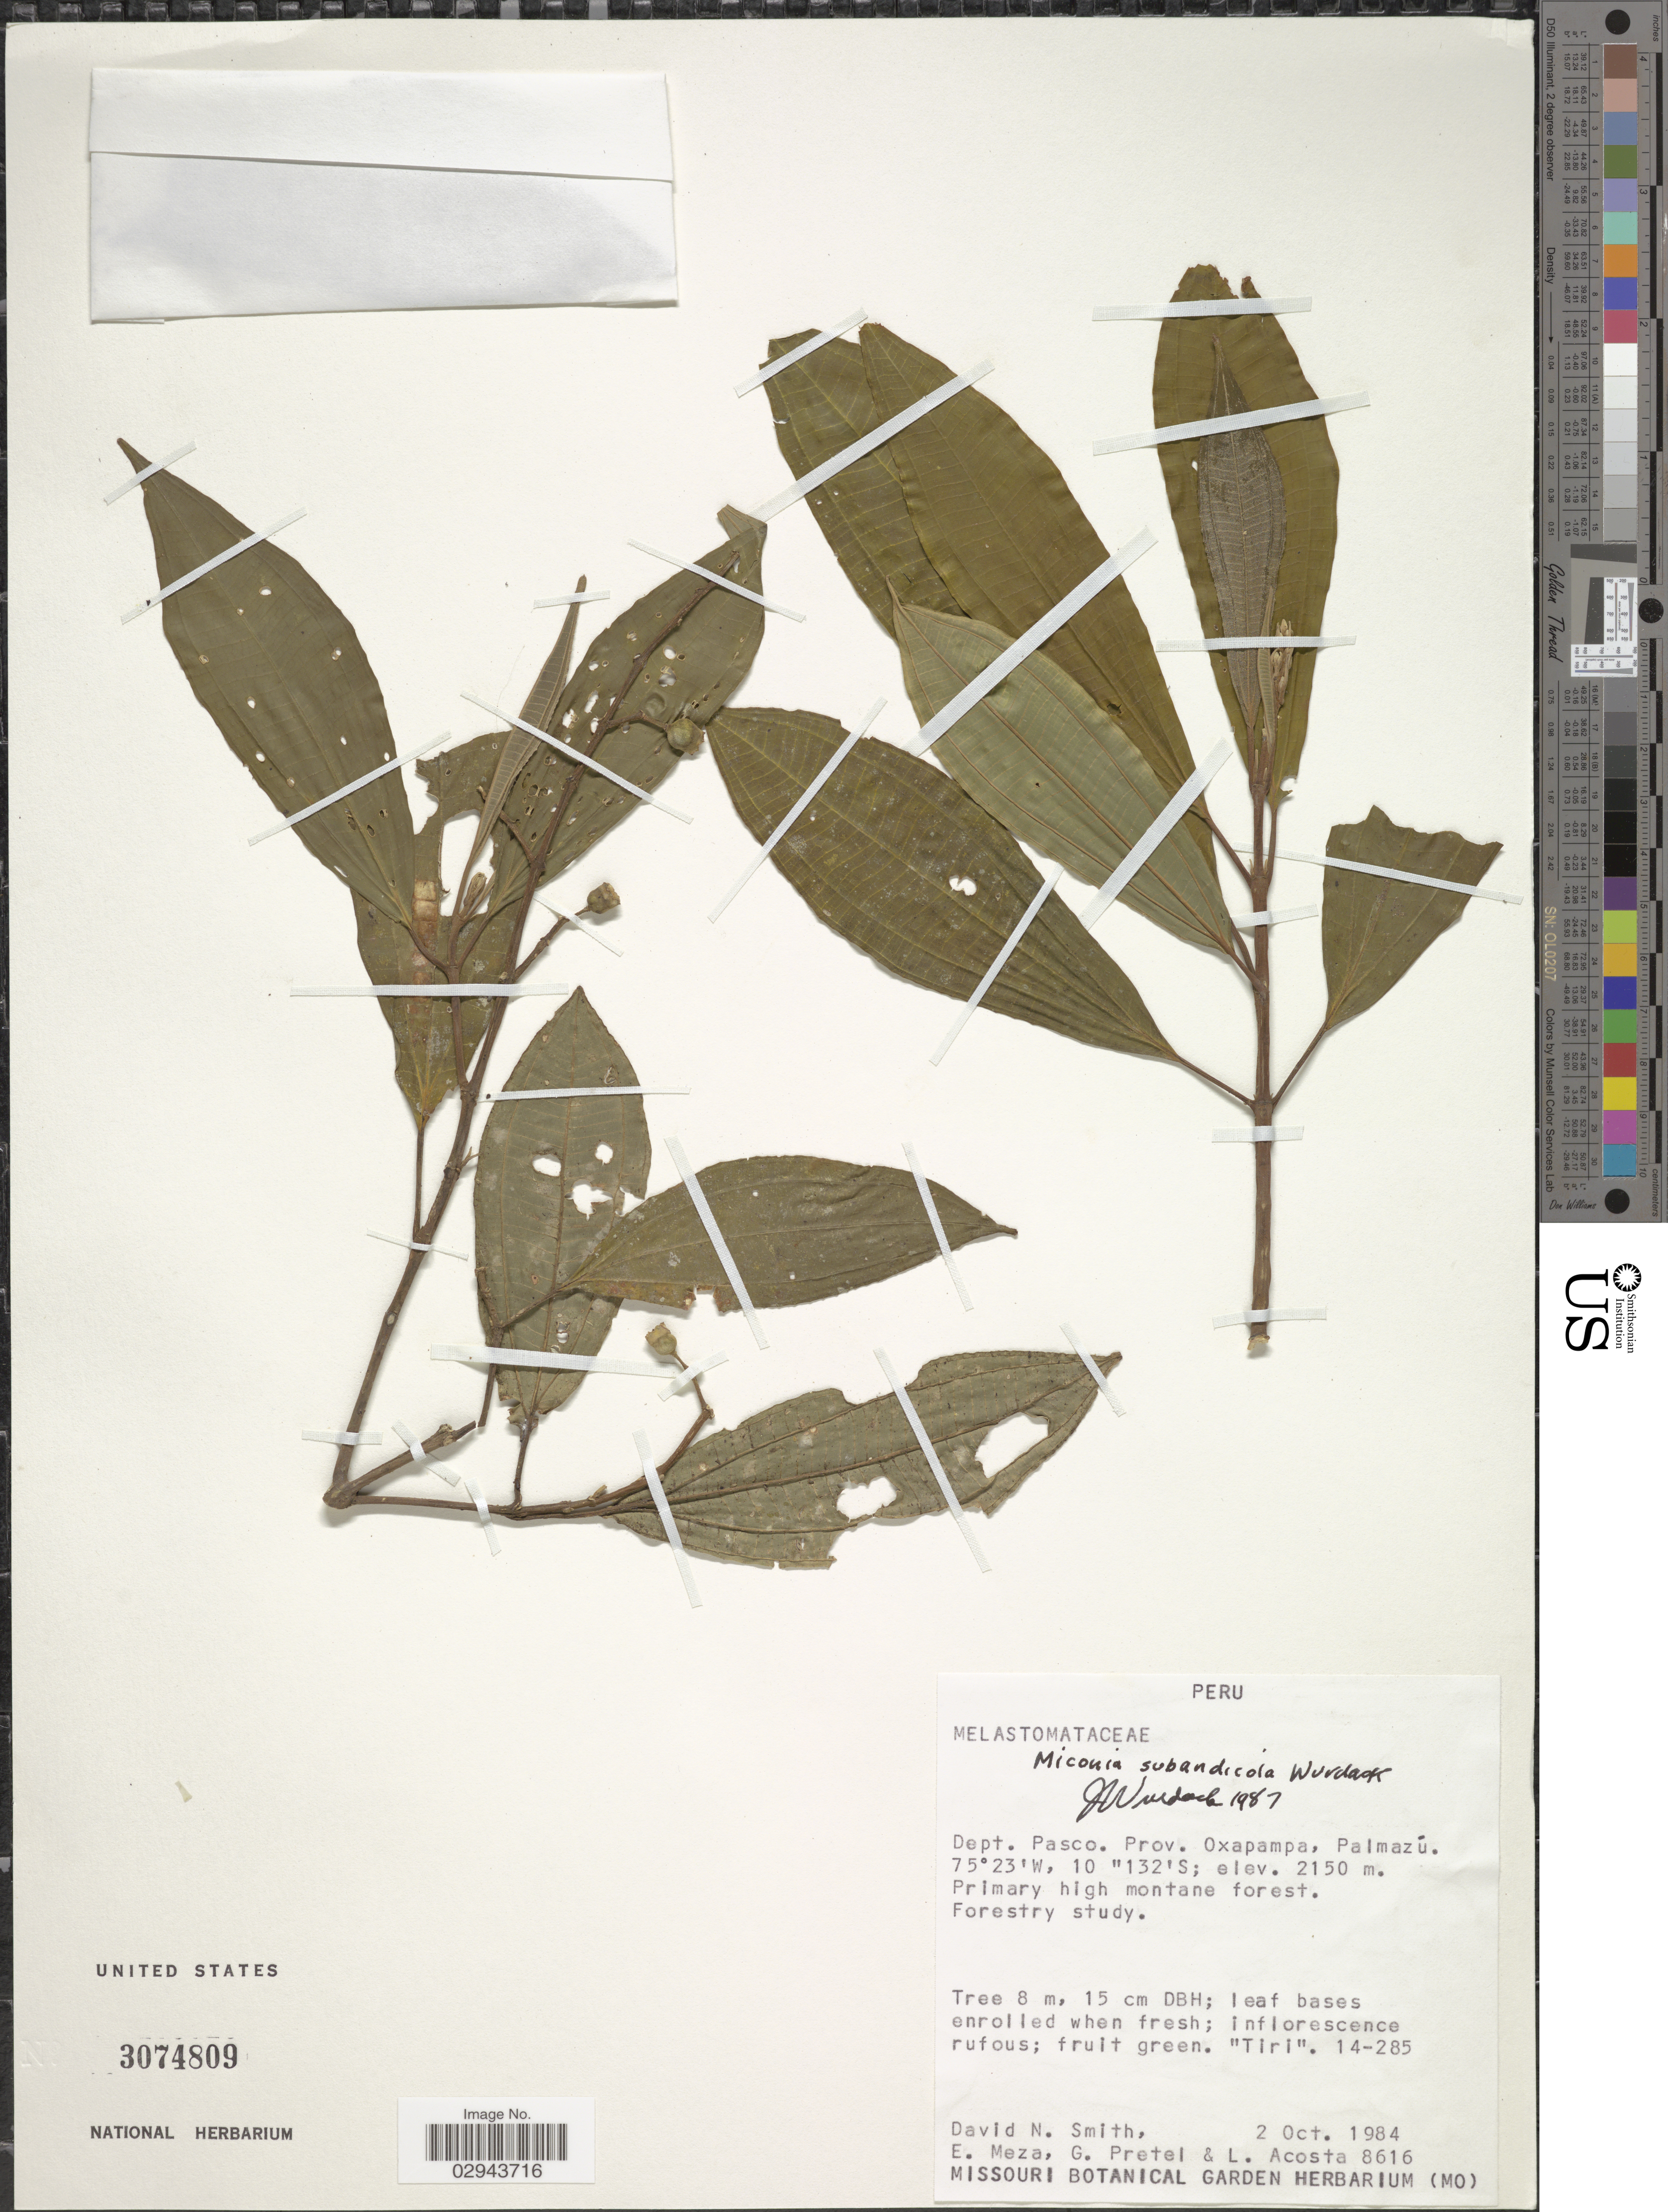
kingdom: Plantae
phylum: Tracheophyta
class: Magnoliopsida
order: Myrtales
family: Melastomataceae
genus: Miconia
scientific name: Miconia subandicola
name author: Wurdack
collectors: D. Smith, E. Meza, G. Pretel & L. Acosta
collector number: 8616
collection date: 1984-10-02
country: Peru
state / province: Pasco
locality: Dept. Pasco. Prov. Oxapampa, Palmazú.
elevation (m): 2150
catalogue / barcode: US 3074809